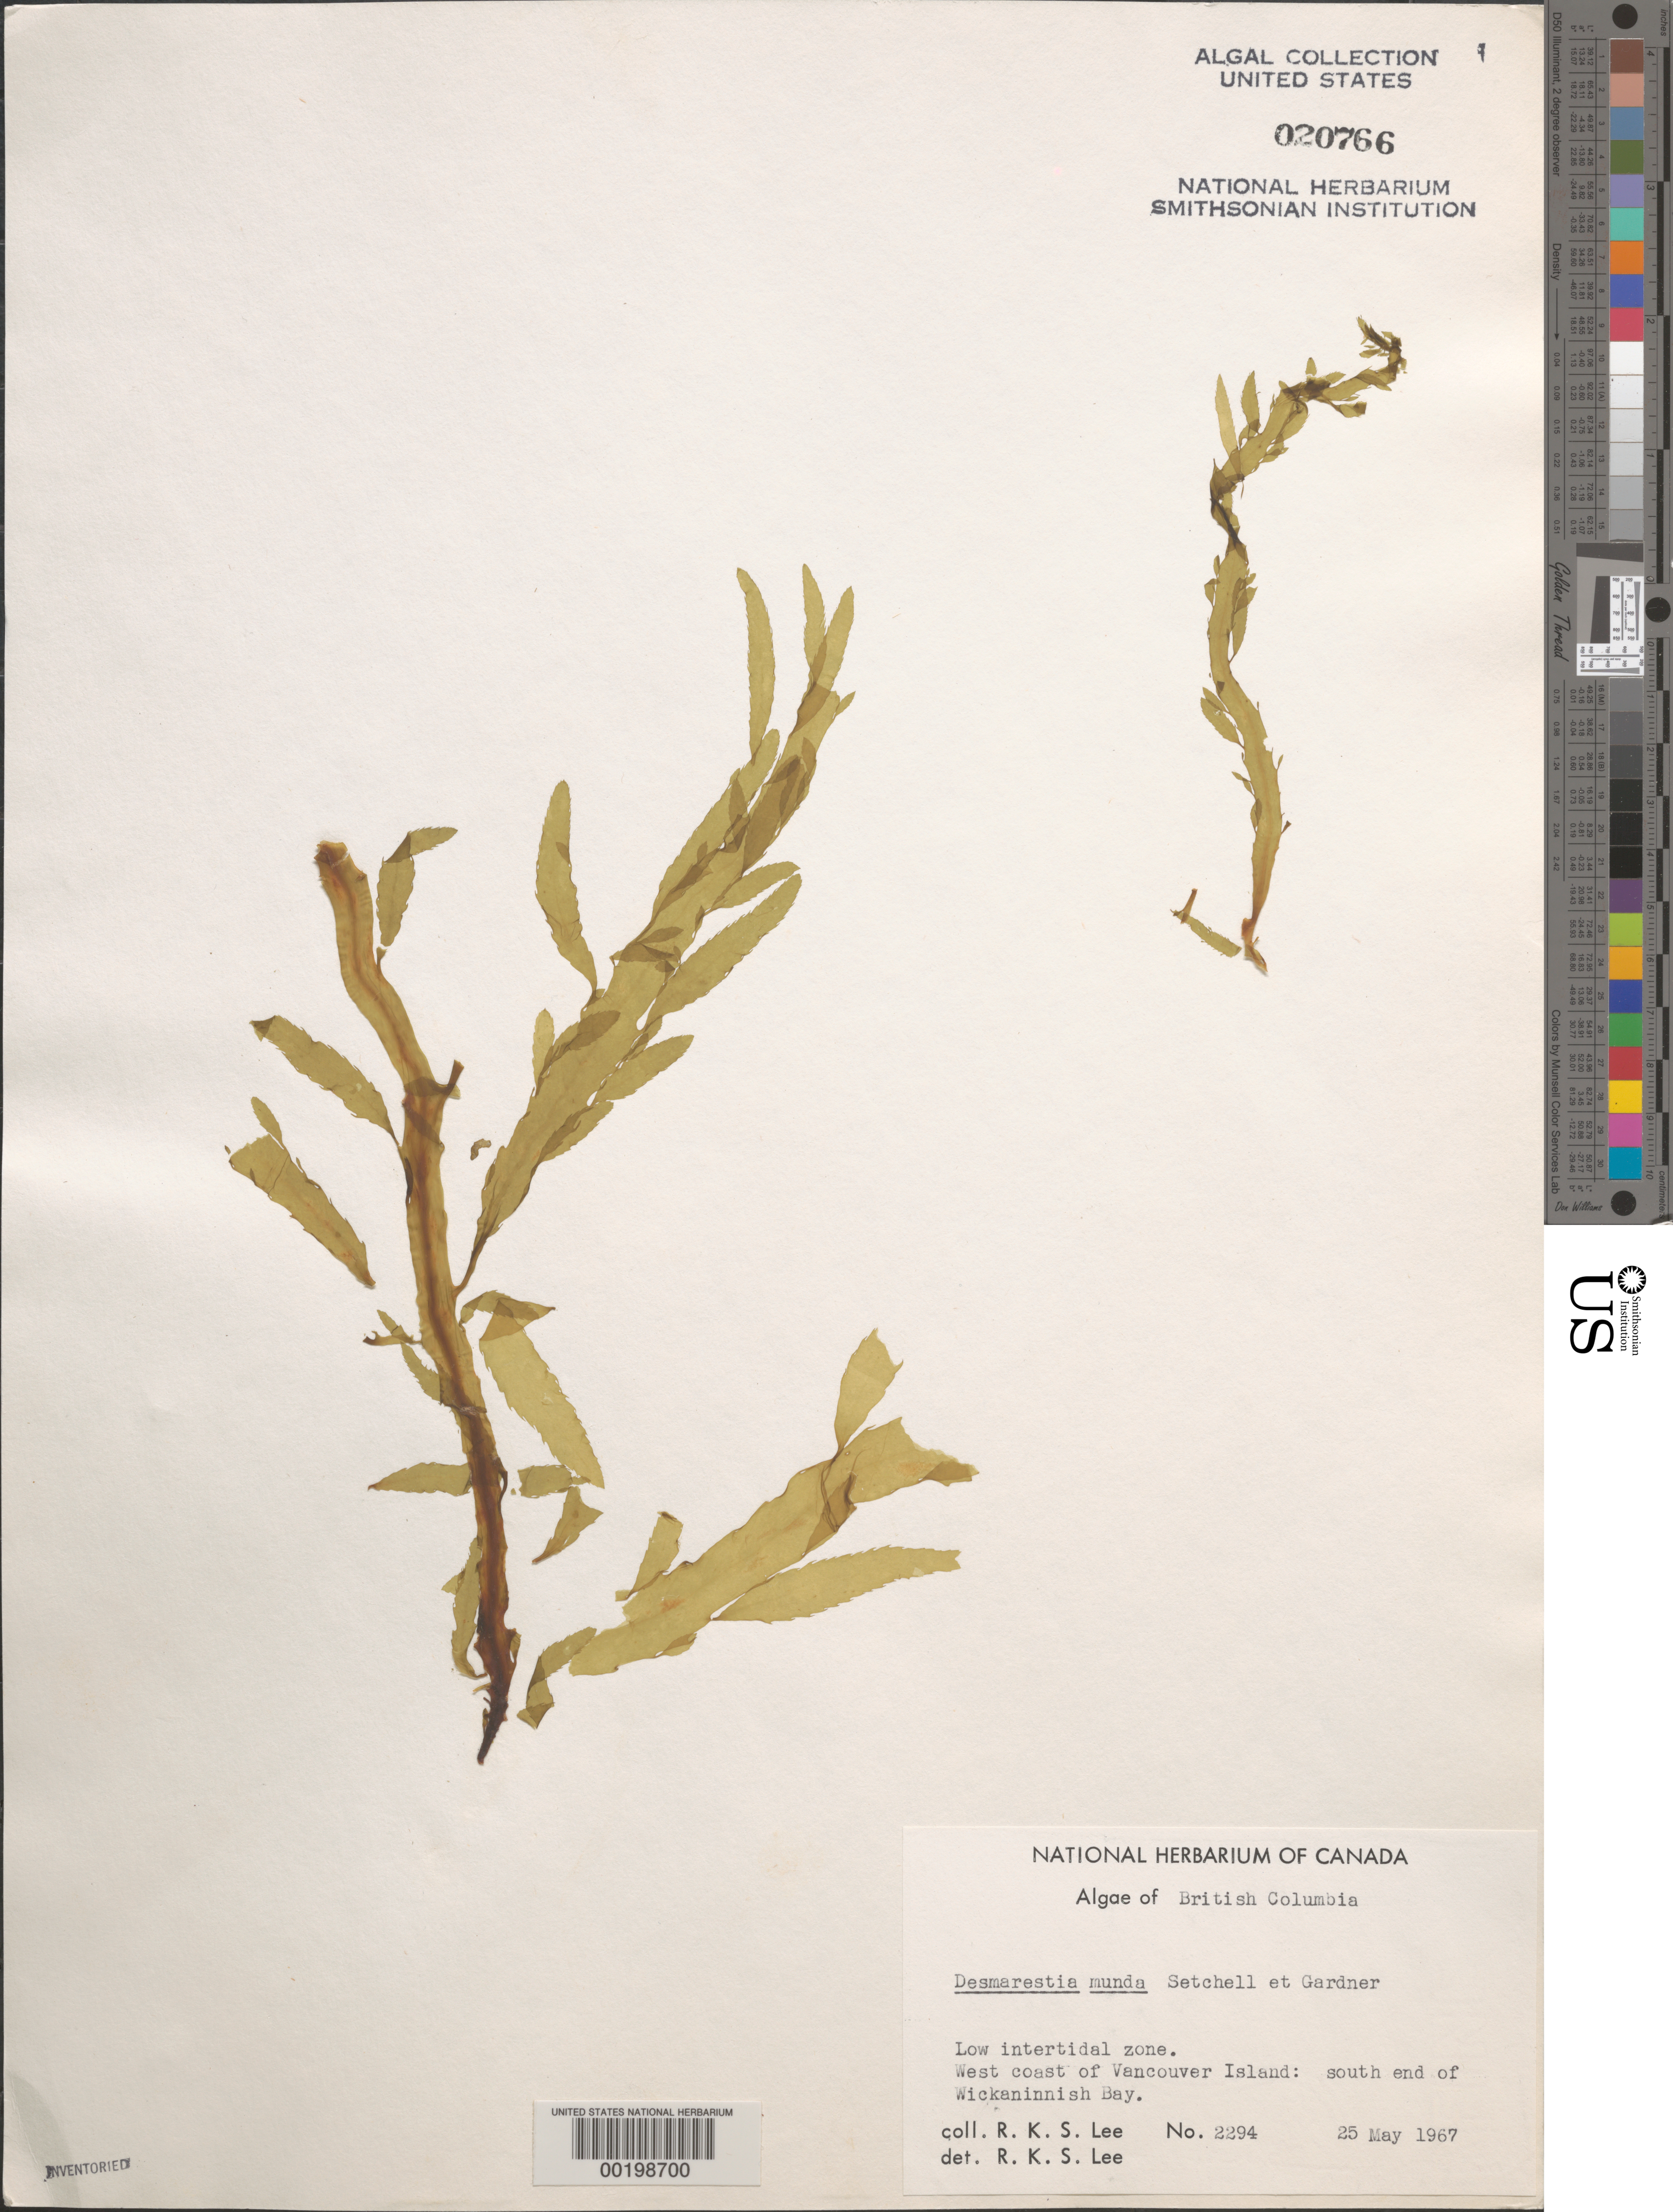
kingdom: Chromista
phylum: Ochrophyta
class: Phaeophyceae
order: Desmarestiales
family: Desmarestiaceae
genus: Desmarestia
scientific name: Desmarestia munda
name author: Setch. & N.L. Gardner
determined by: Lee, R. K. S.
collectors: R. Lee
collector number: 2294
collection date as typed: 25 May 1967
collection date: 1967-05-25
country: Canada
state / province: British Columbia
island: Vancouver Island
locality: Wickaninnish Bay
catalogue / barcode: US 20766